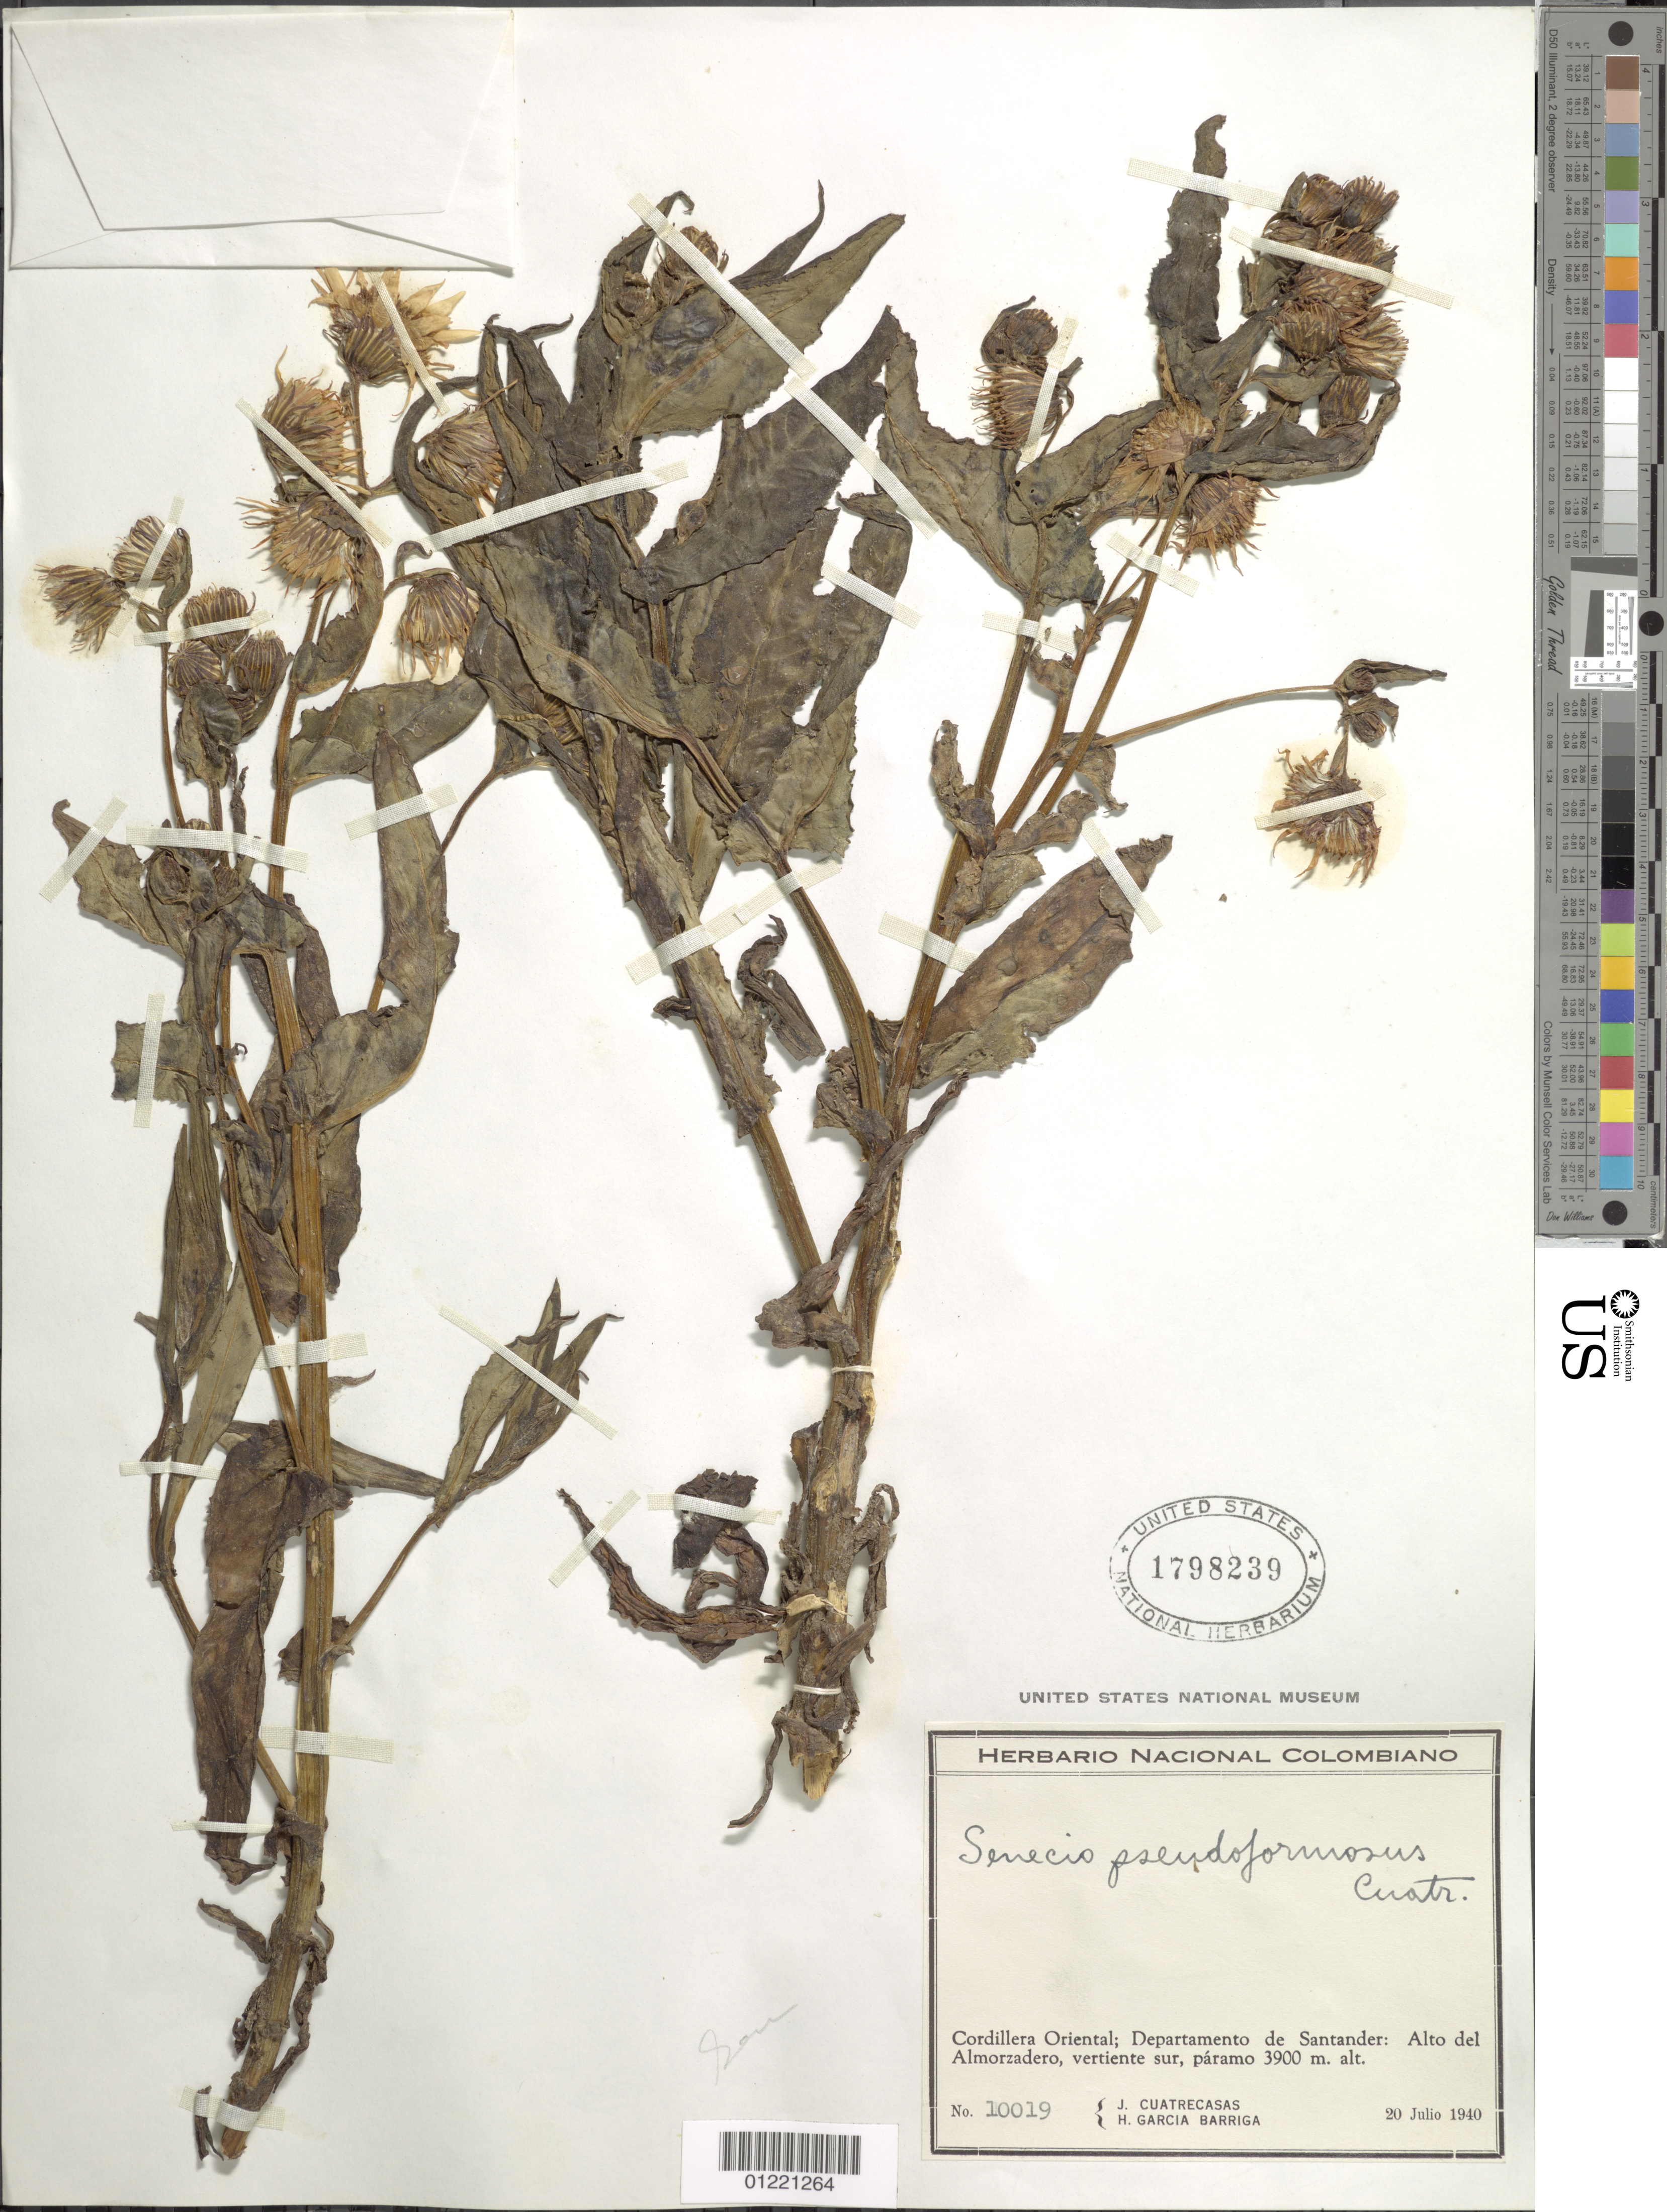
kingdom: Plantae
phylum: Tracheophyta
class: Magnoliopsida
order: Asterales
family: Asteraceae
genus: Senecio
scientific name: Senecio pseudoformosus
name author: Cuatrec.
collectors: J. Cuatrecasas & H. García Barriga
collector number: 10019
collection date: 1940-07-20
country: Colombia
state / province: Santander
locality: Cordillera Oriental; Departamento de Santander: Alto del Almorzadero, vertiente sur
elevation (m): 3900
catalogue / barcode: US 1798239